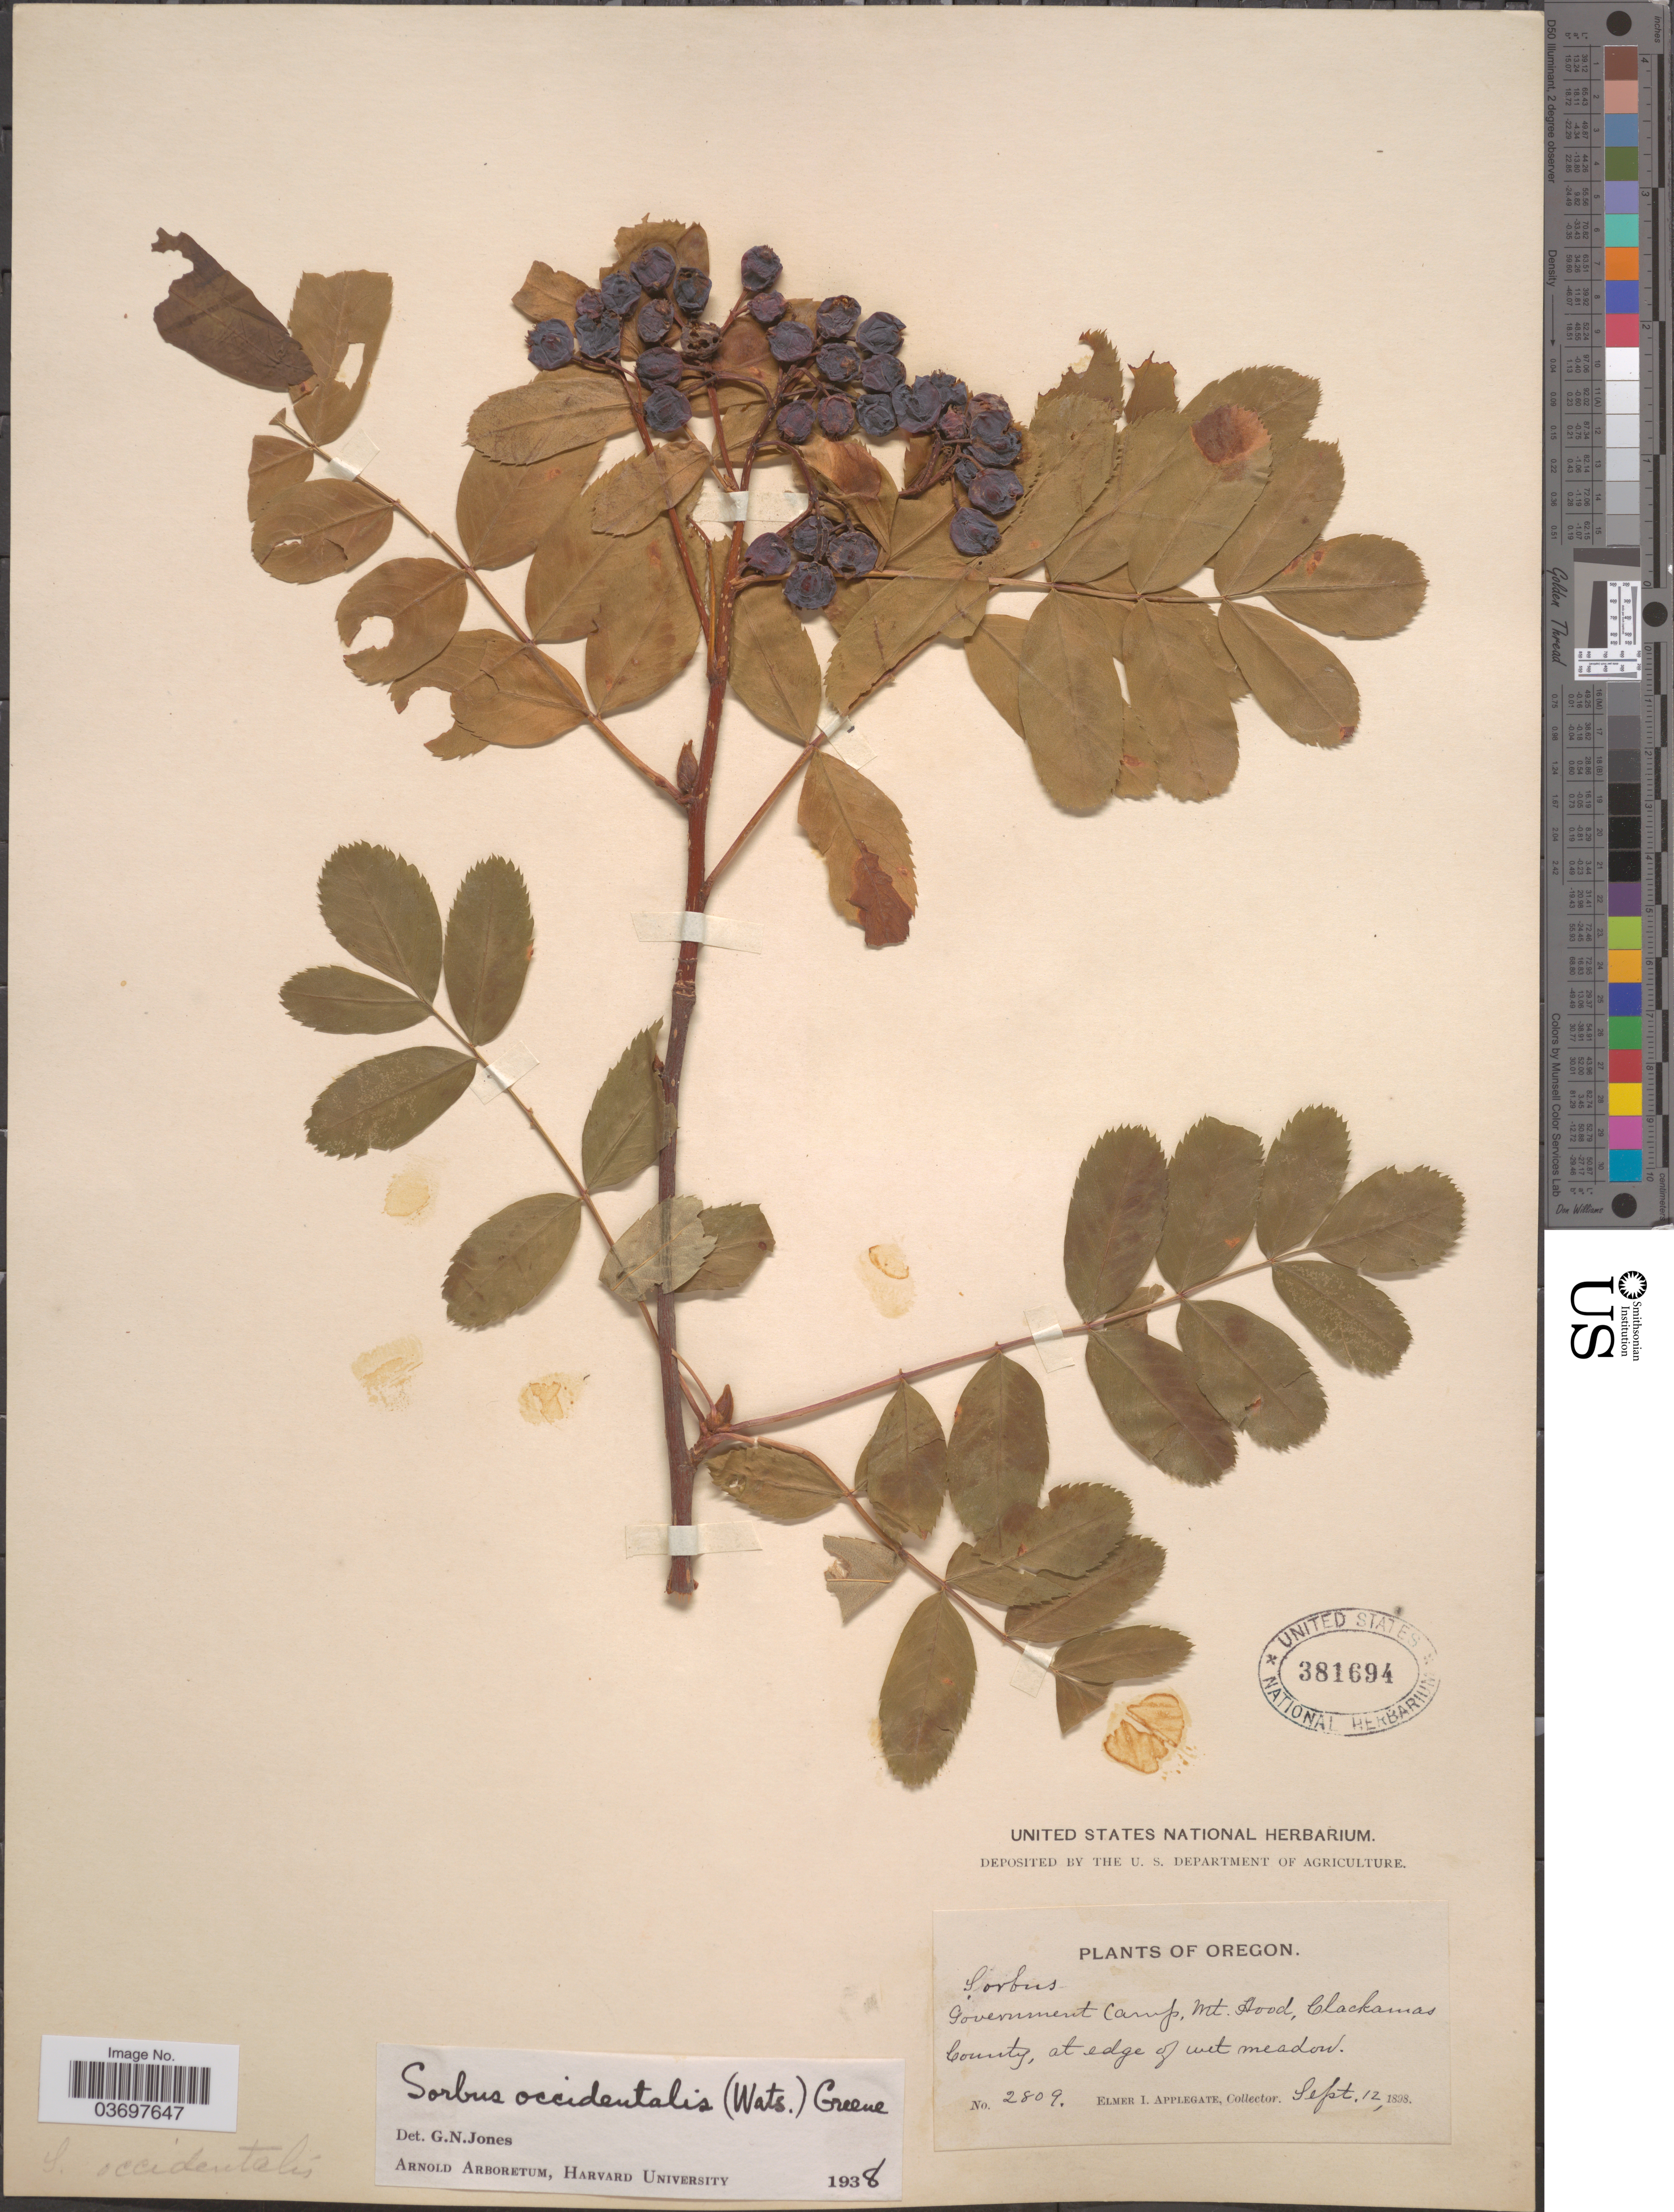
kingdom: Plantae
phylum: Tracheophyta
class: Magnoliopsida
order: Rosales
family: Rosaceae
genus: Sorbus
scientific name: Sorbus pumila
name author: Raf.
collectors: E. I. Applegate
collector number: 2809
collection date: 1898-09-12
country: United States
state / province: Oregon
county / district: Clackamas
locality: Government Camp, Mt. Hood, Clackamas County, at edge of wet meadow.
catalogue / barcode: US 381694